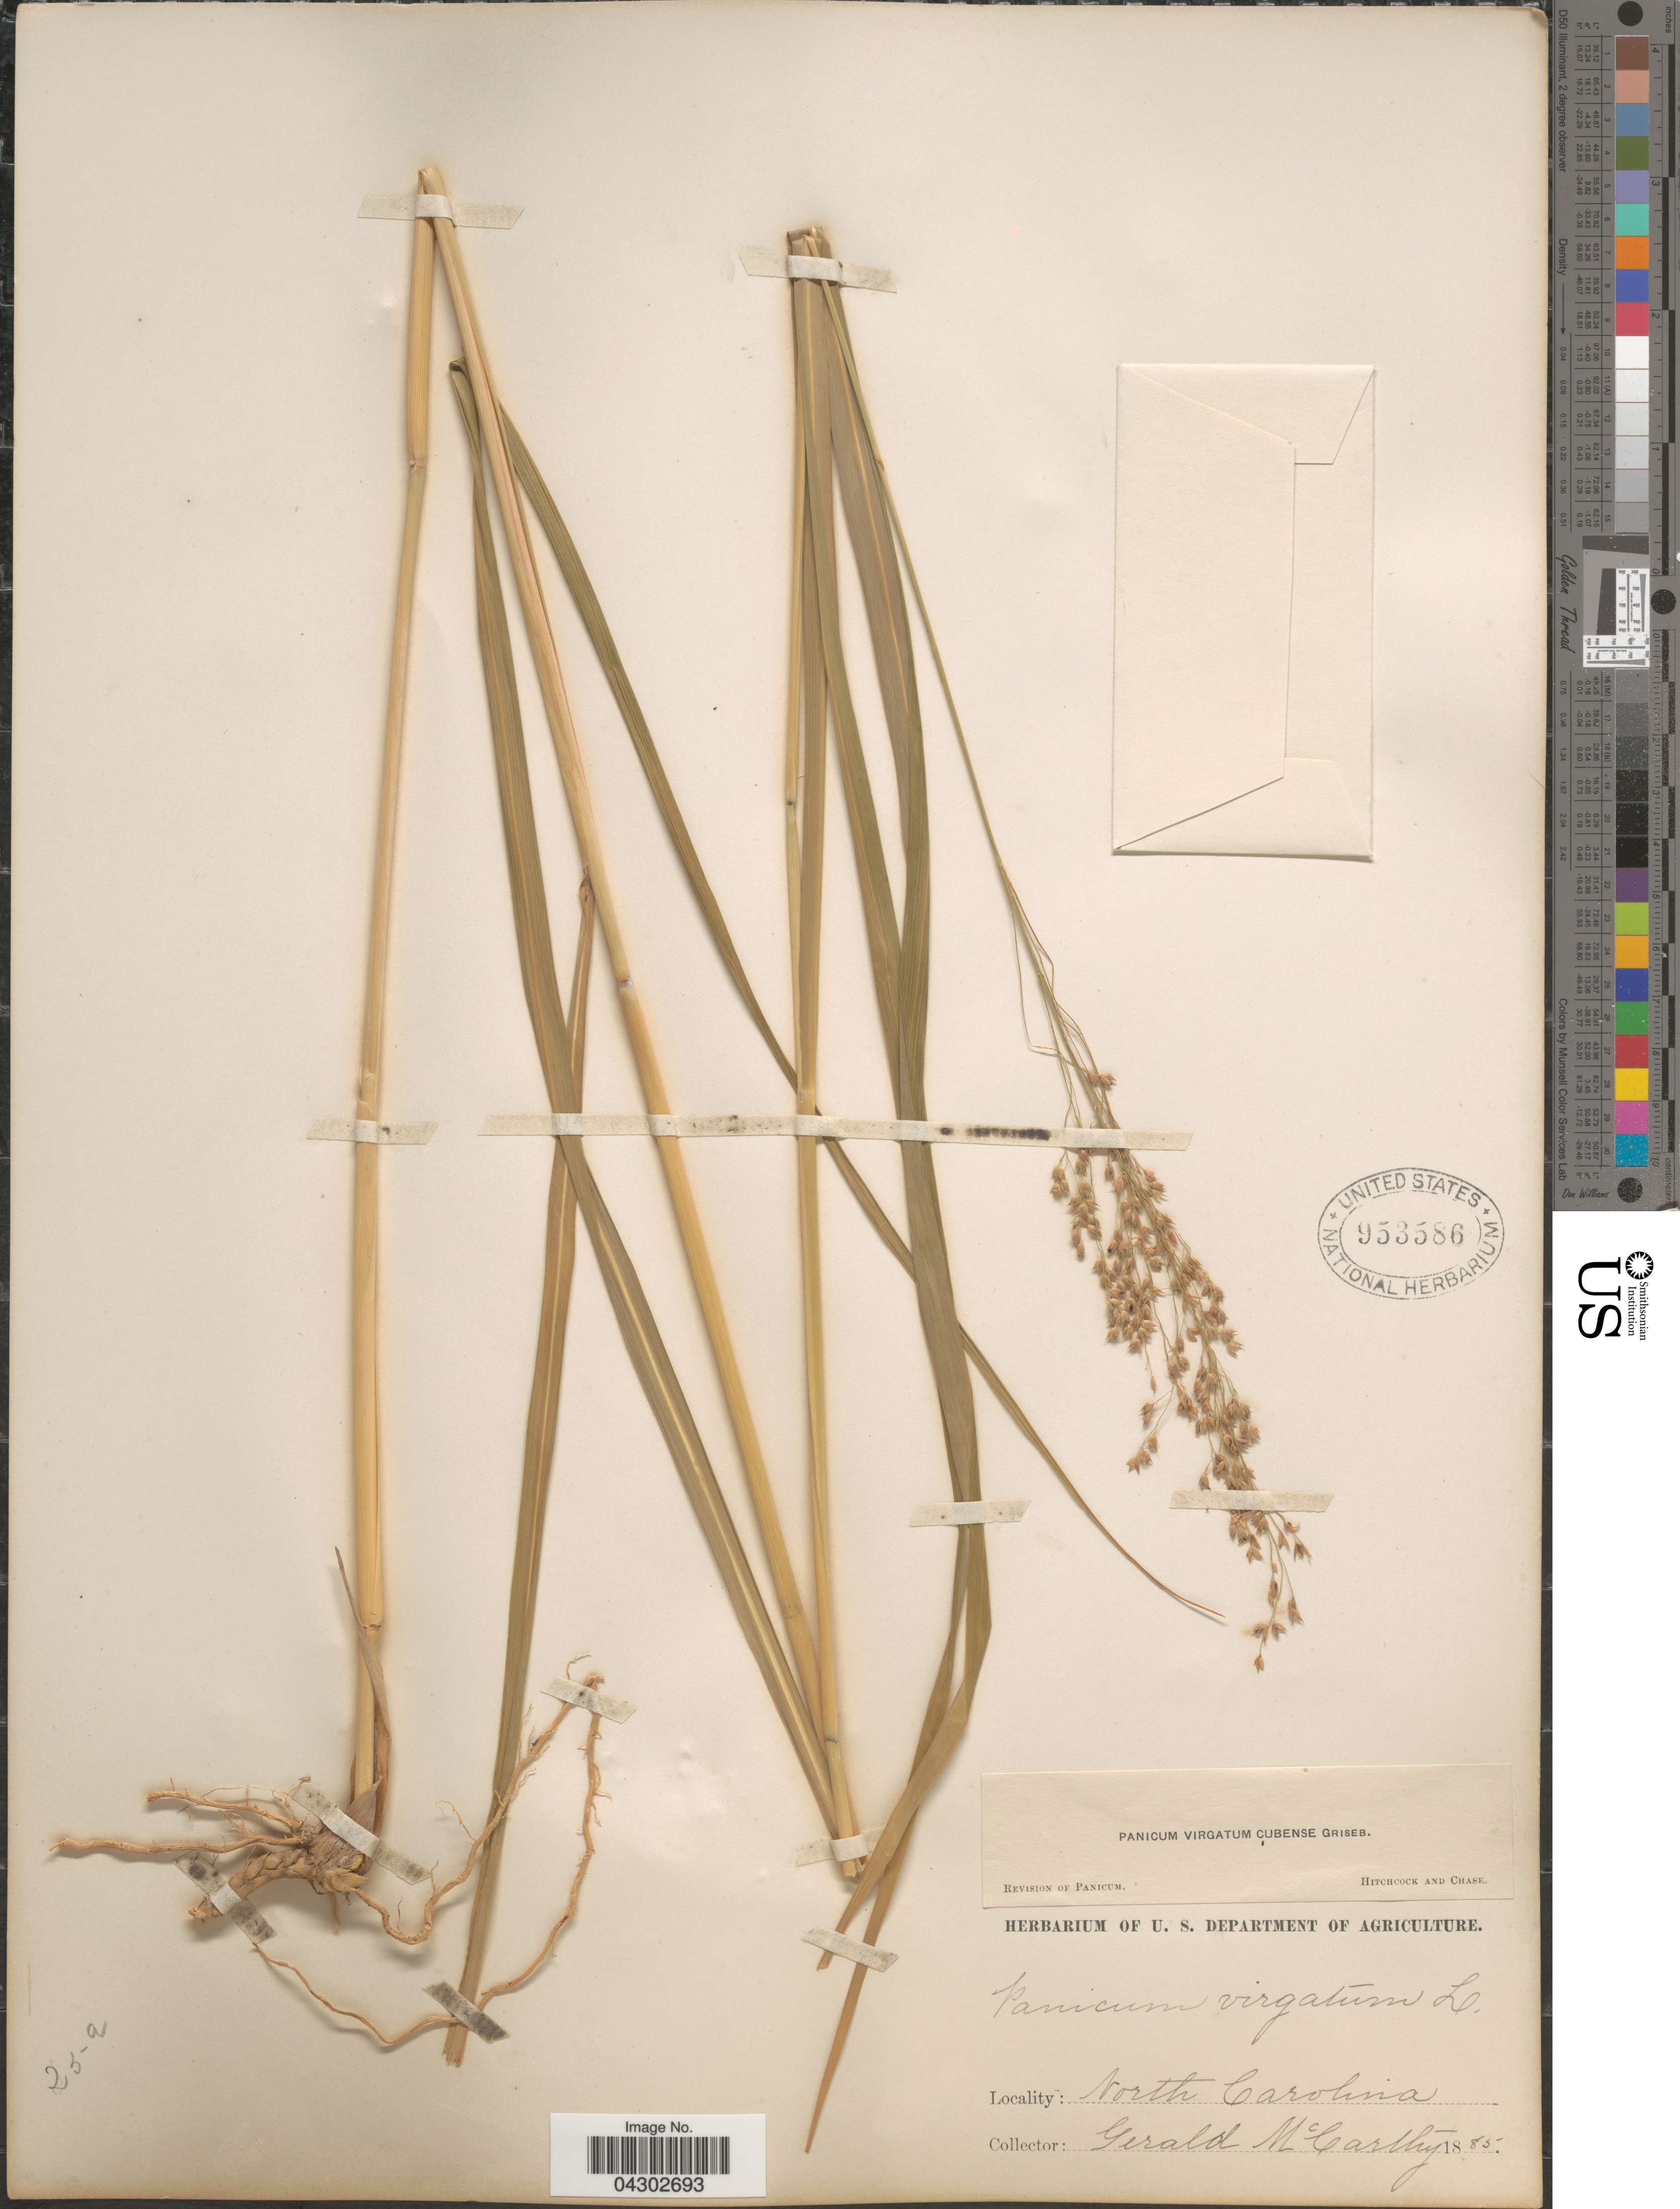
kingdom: Plantae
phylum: Tracheophyta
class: Liliopsida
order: Poales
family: Poaceae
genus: Panicum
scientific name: Panicum virgatum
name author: L.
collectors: G. McCarthy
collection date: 1885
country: United States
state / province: North Carolina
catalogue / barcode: US 953586